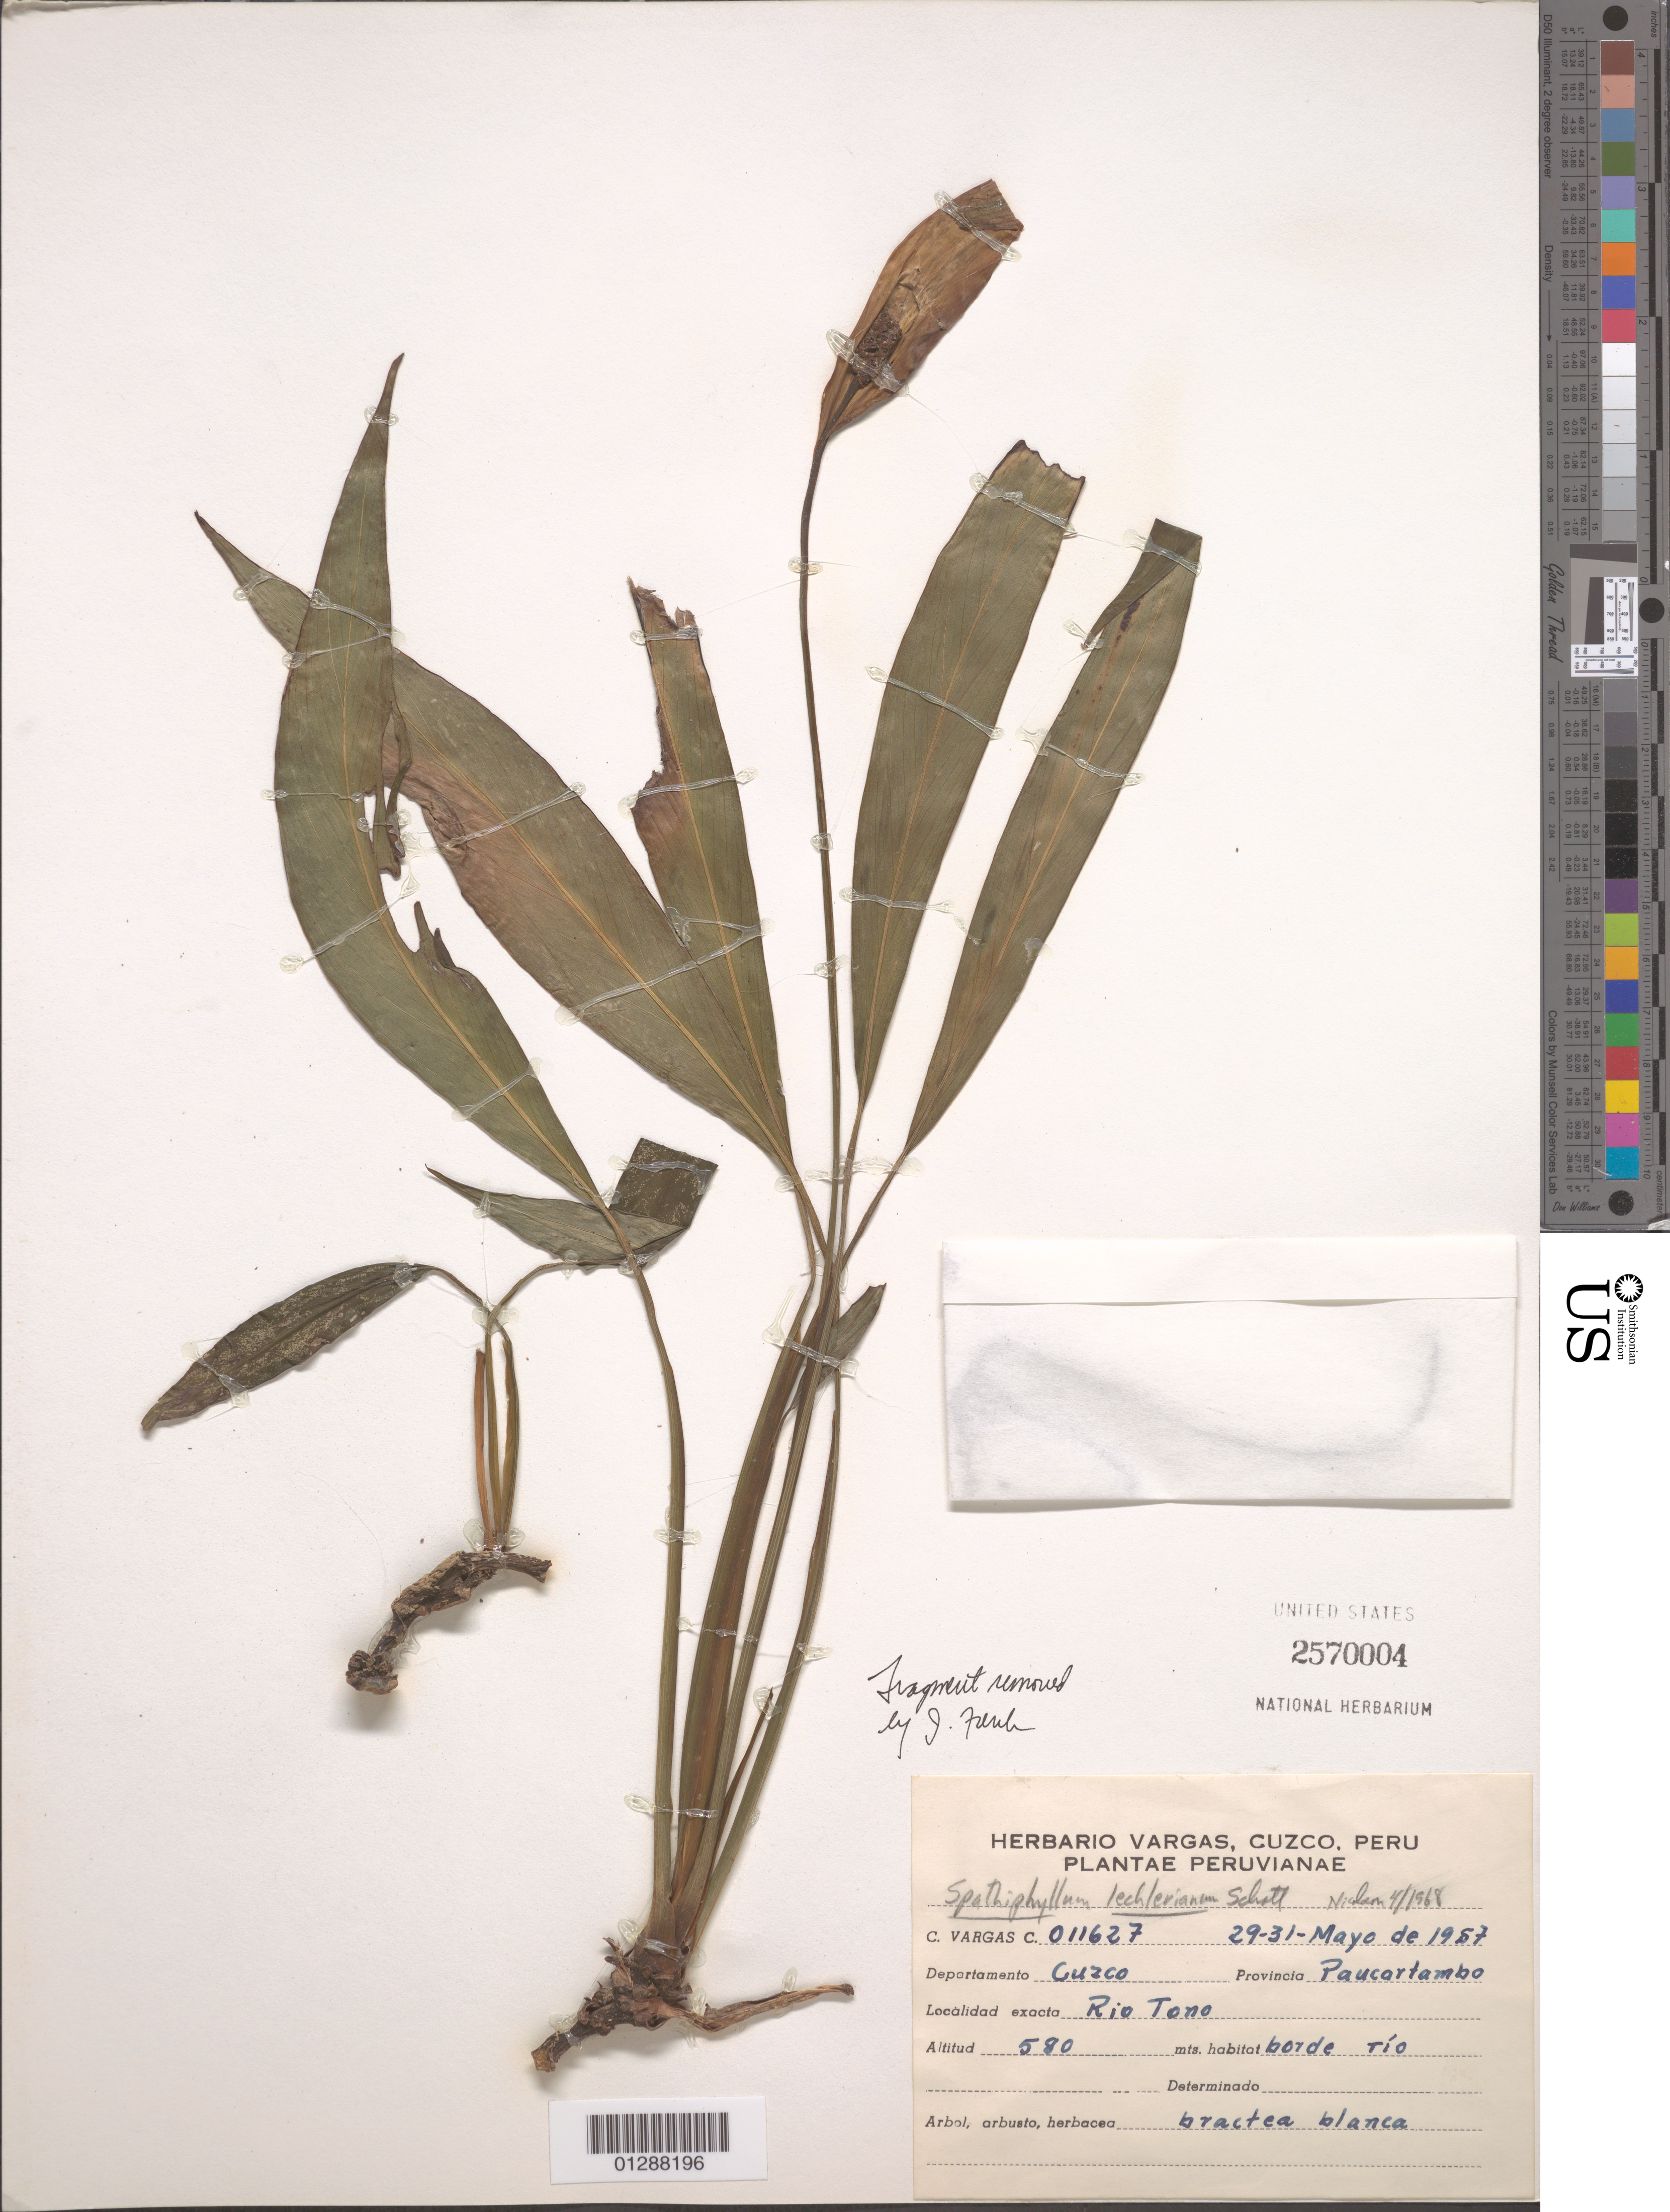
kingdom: Plantae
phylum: Tracheophyta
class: Liliopsida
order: Alismatales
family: Araceae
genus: Spathiphyllum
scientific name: Spathiphyllum lechlerianum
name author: Schott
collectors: C. Vargas Calderón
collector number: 011627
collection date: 1957-05-29/1957-05-31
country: Peru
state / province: Cusco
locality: Departamento Cuzco. Provincia Paucartambo. Rio Tono.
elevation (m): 580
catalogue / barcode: US 2570004